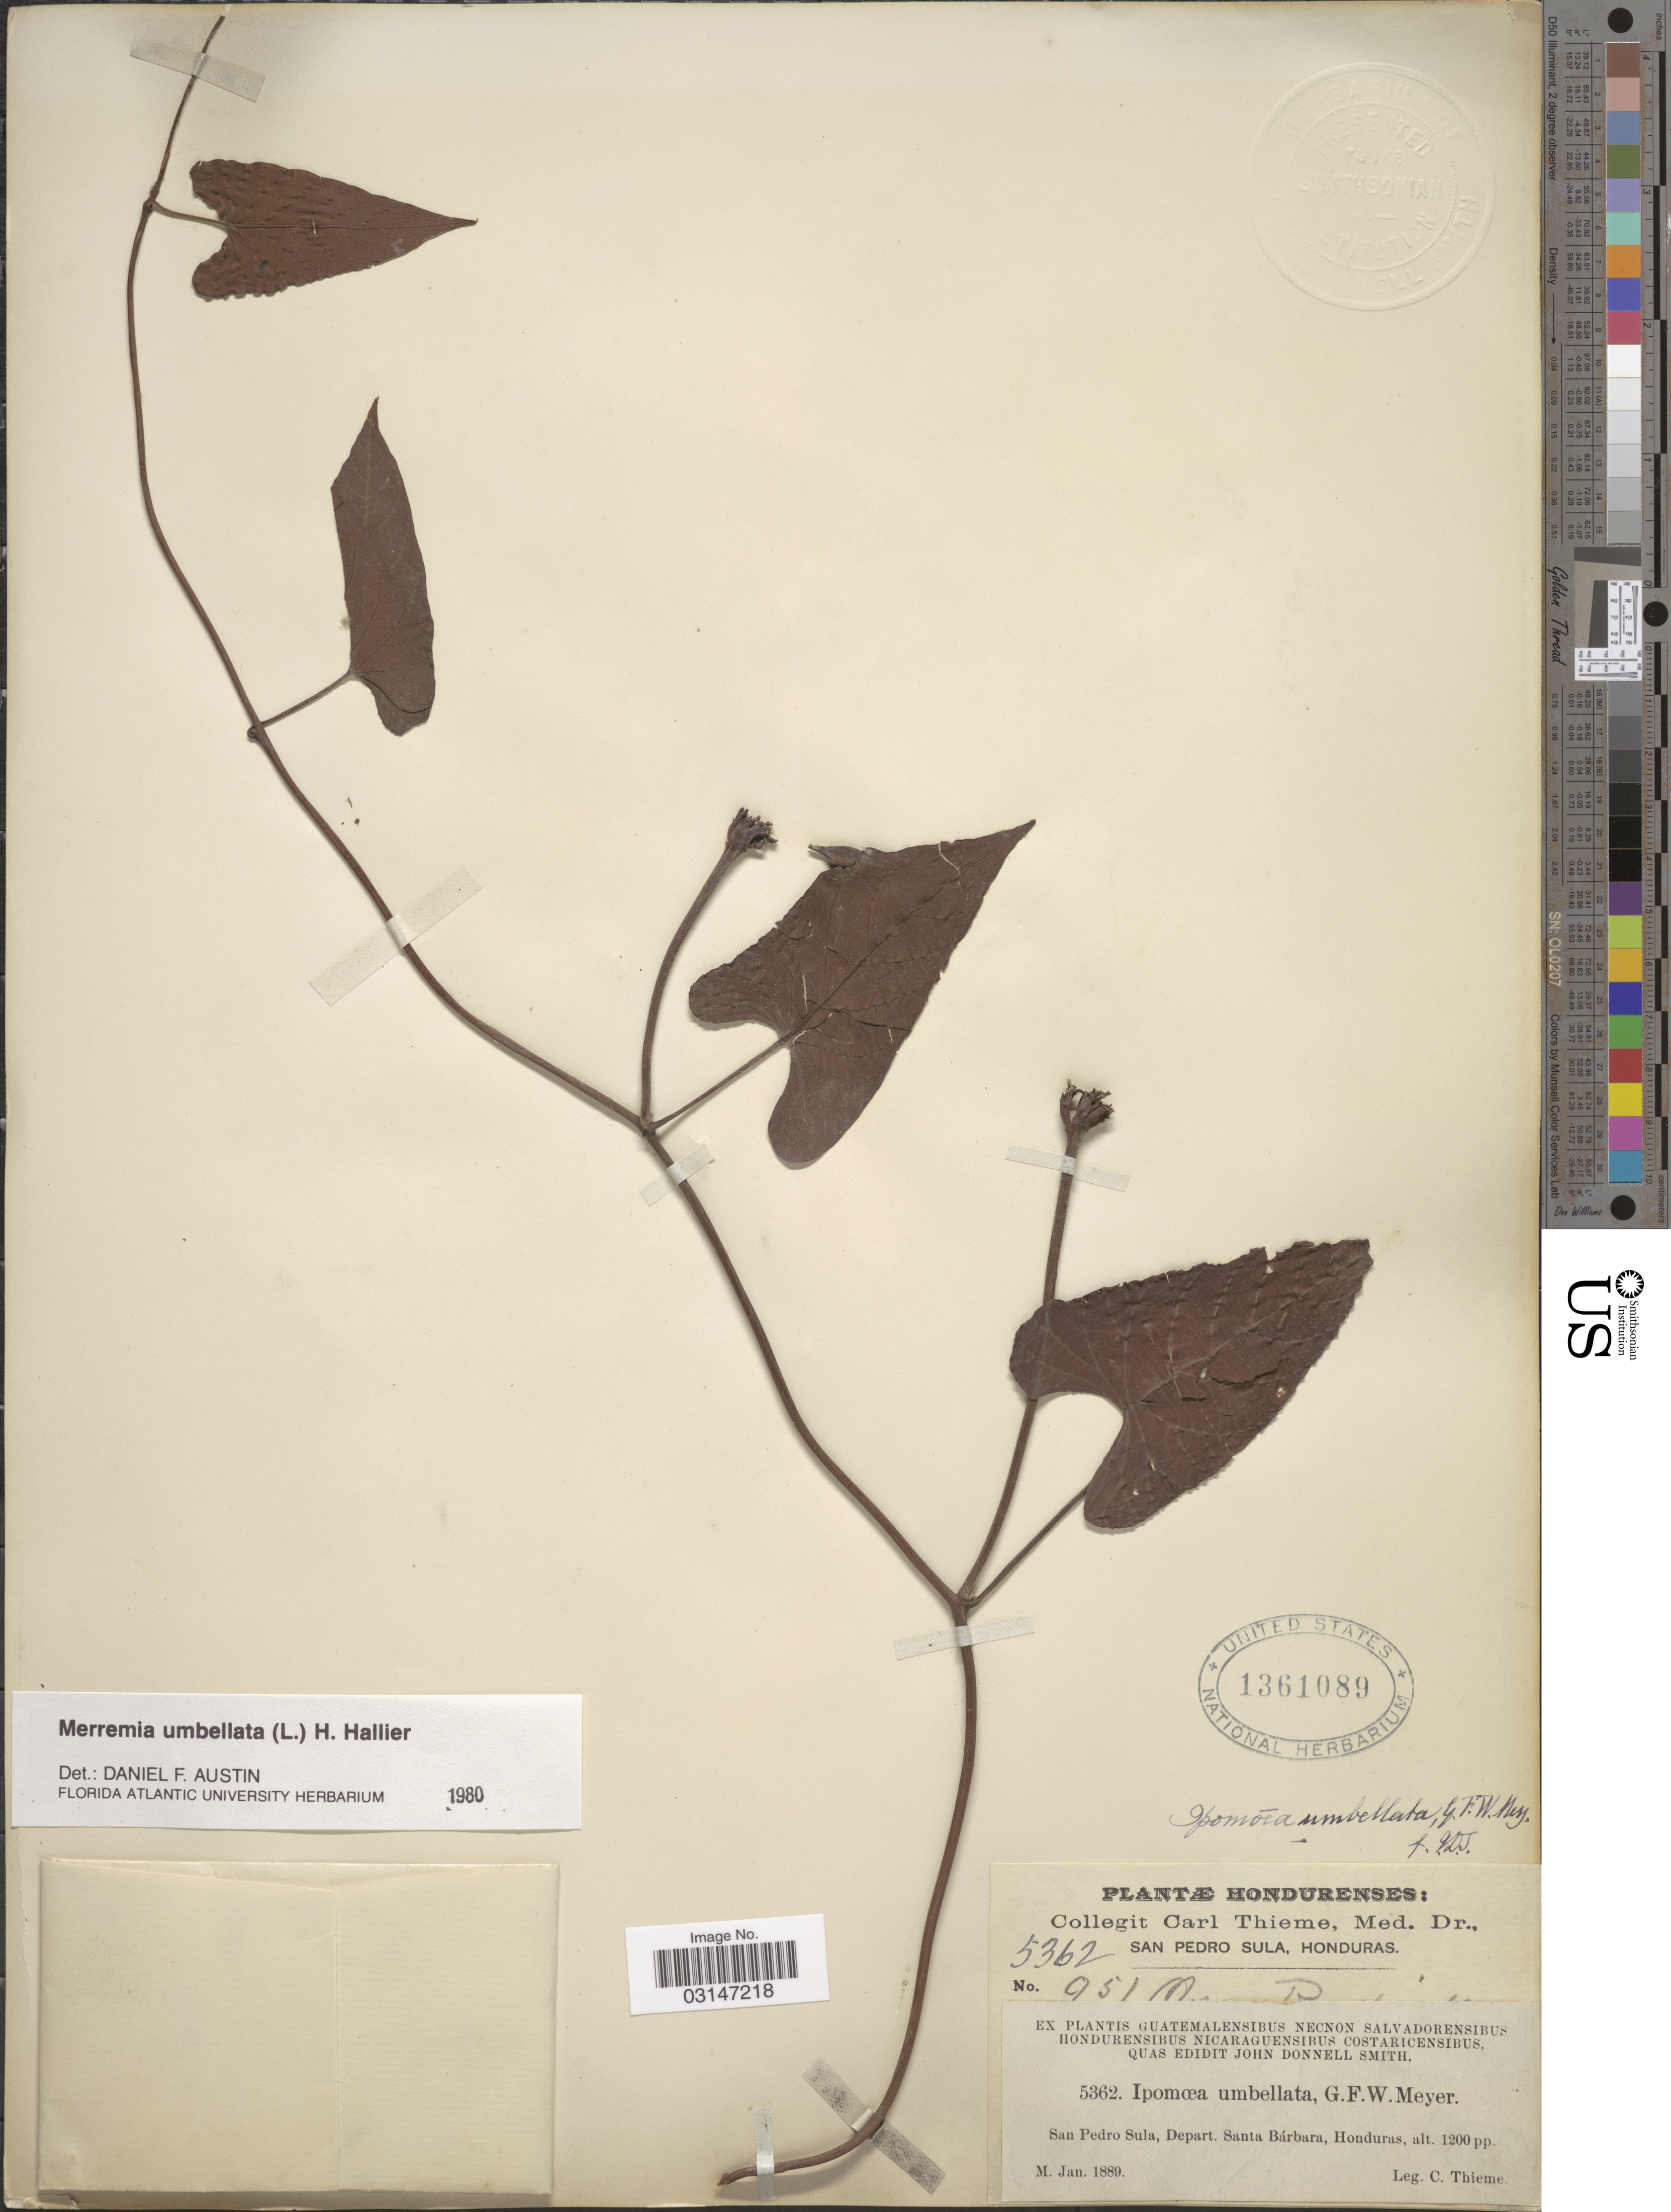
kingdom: Plantae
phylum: Tracheophyta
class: Magnoliopsida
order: Solanales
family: Convolvulaceae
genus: Camonea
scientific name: Camonea umbellata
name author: (L.) A. R. Simões & Staples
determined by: Strong, Mark T., (BOT), Smithsonian Institution - National Museum of Natural History (UNITED STATES)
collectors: C. Thieme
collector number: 5362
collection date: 1889-01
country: Honduras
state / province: Santa Bárbara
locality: San Pedro Sula, Depart. Santa Bárbara.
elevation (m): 366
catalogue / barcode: US 1361089